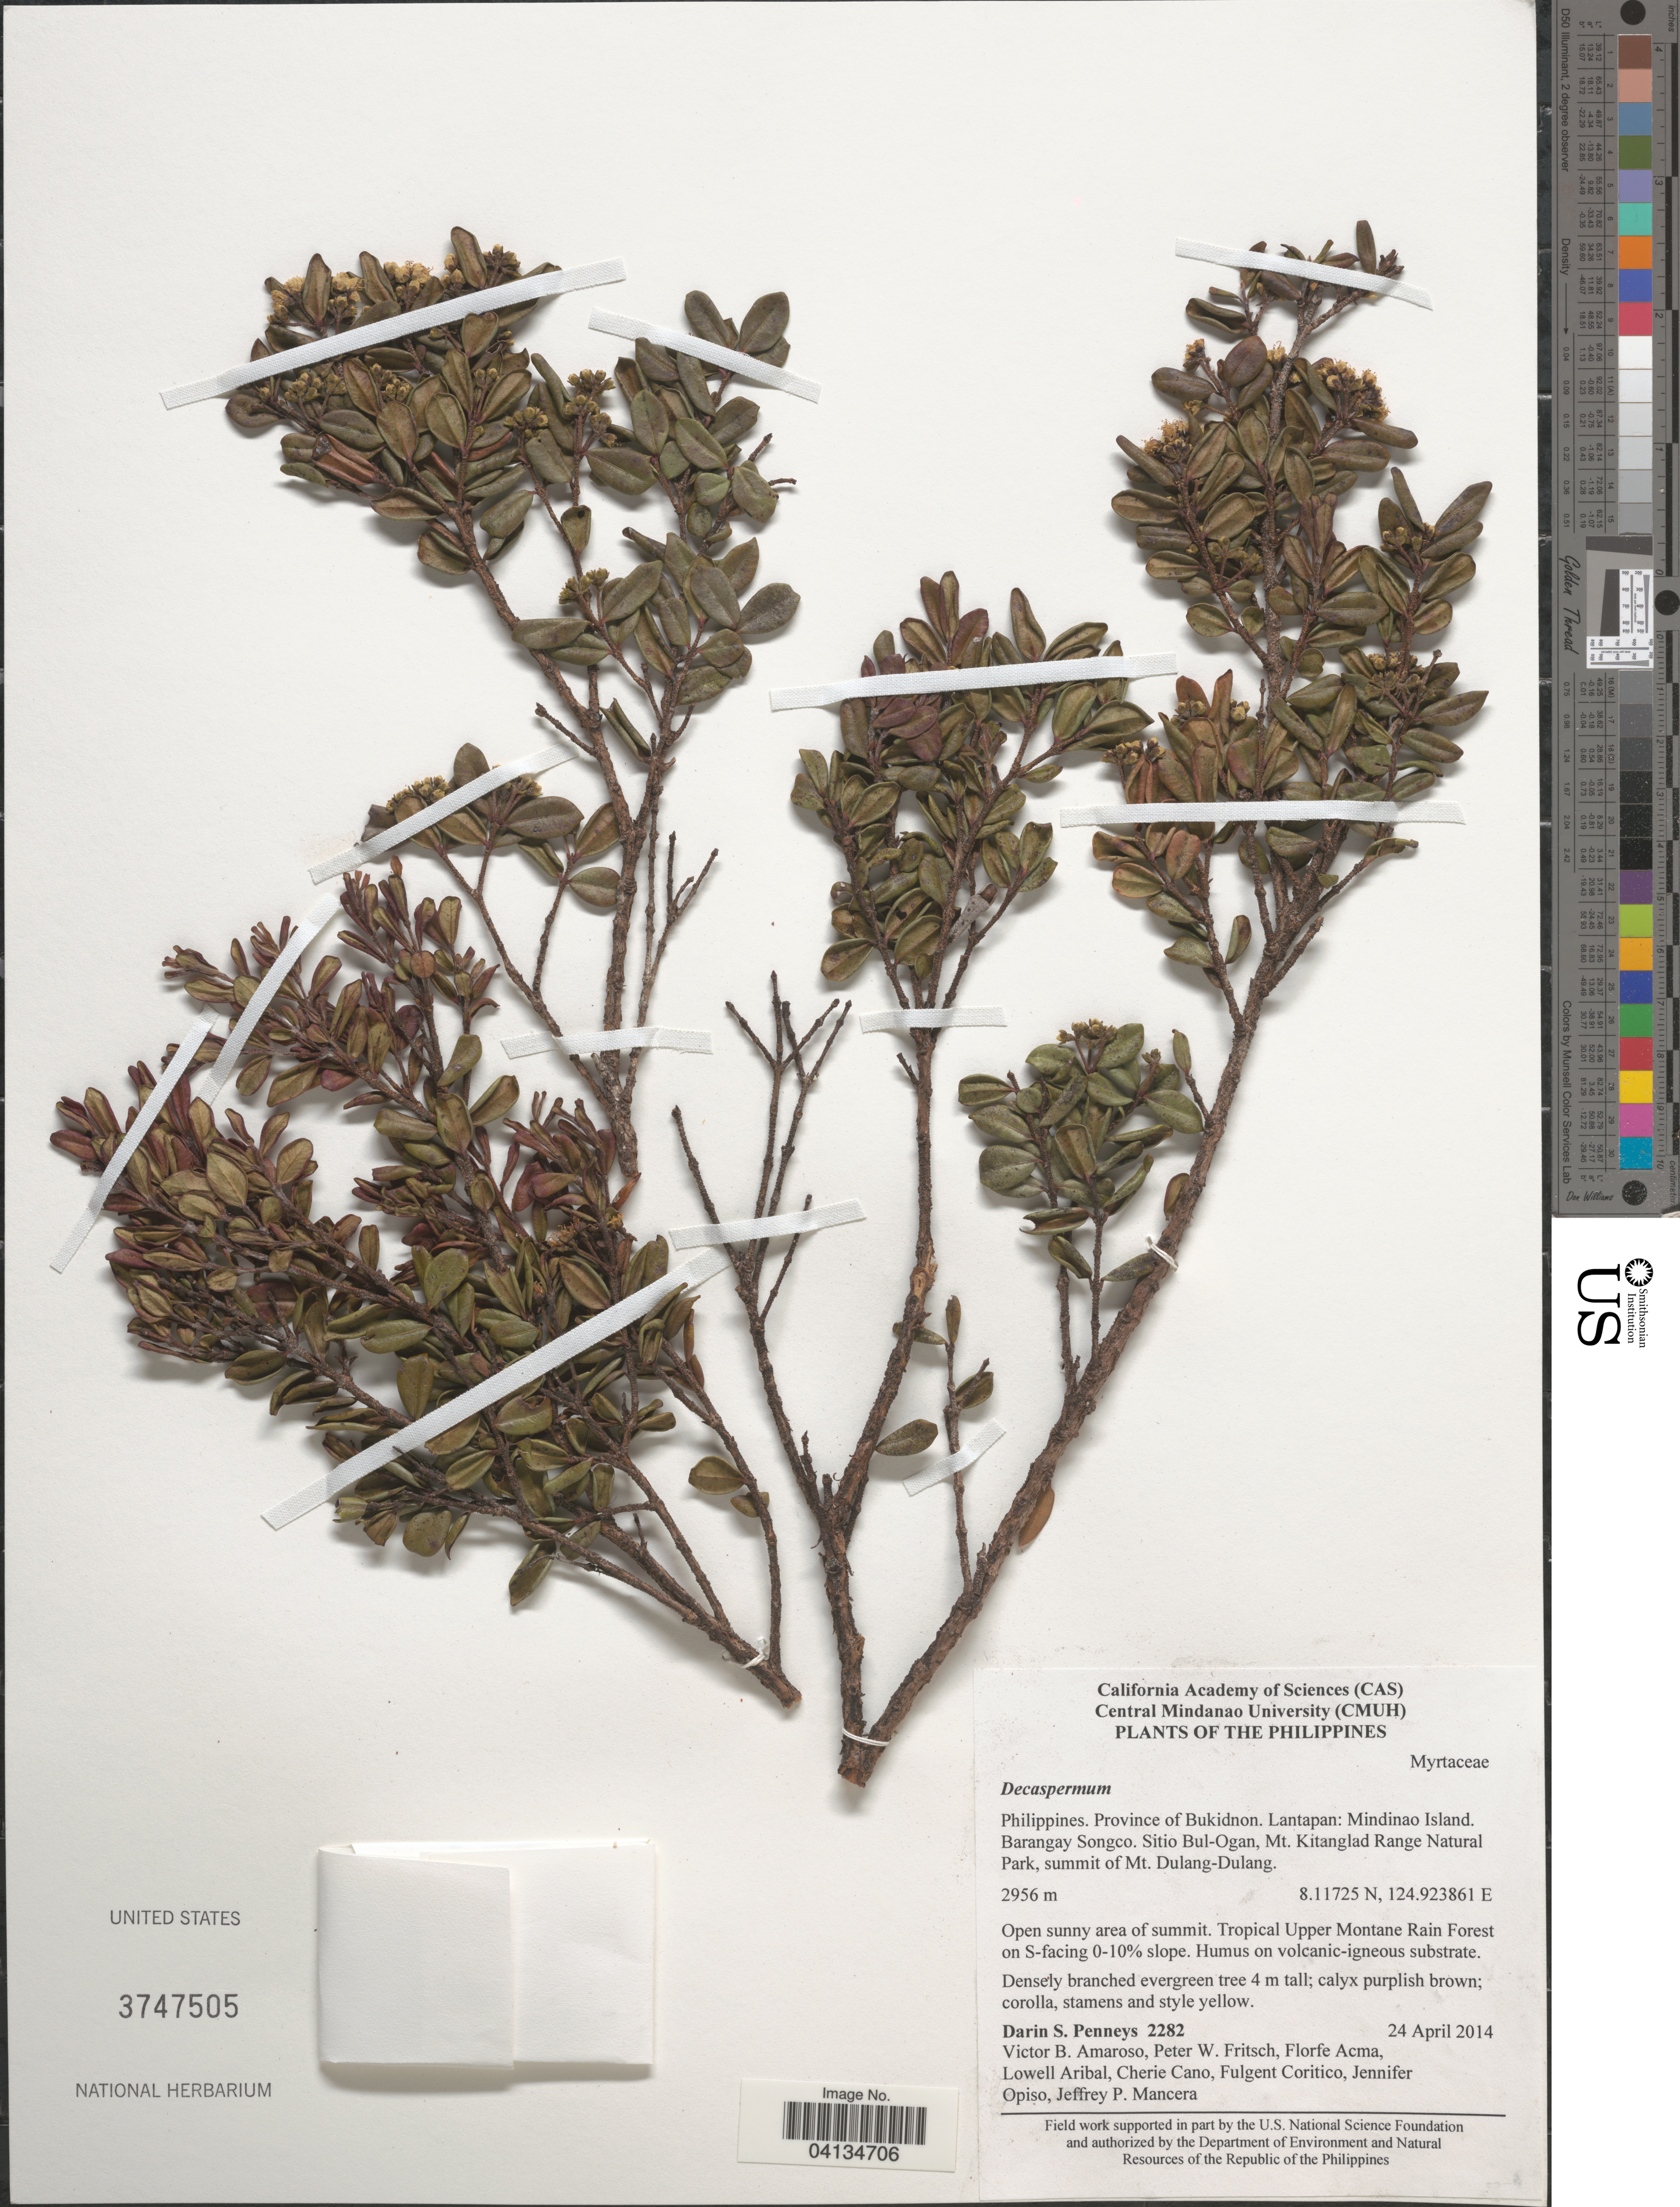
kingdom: Plantae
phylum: Tracheophyta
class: Magnoliopsida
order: Myrtales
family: Myrtaceae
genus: Decaspermum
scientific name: Decaspermum sp.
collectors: D. S. Penneys, V. Amoroso, P. W. Fritsch, F. Acma & et al.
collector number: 2282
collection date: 2014-04-24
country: Philippines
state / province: Northern Mindanao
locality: Province of Bukidnon. Lantapan: Mindanao Island. Barangay Songco. Sitio Bul-Ogan, Mt. Kitanglad Range Natural Park, summit of Mt. Dulang-Dulang. Tropical Upper Montane Rain Forest on S-facing 0-10% slope.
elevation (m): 2956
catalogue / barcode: US 3747505